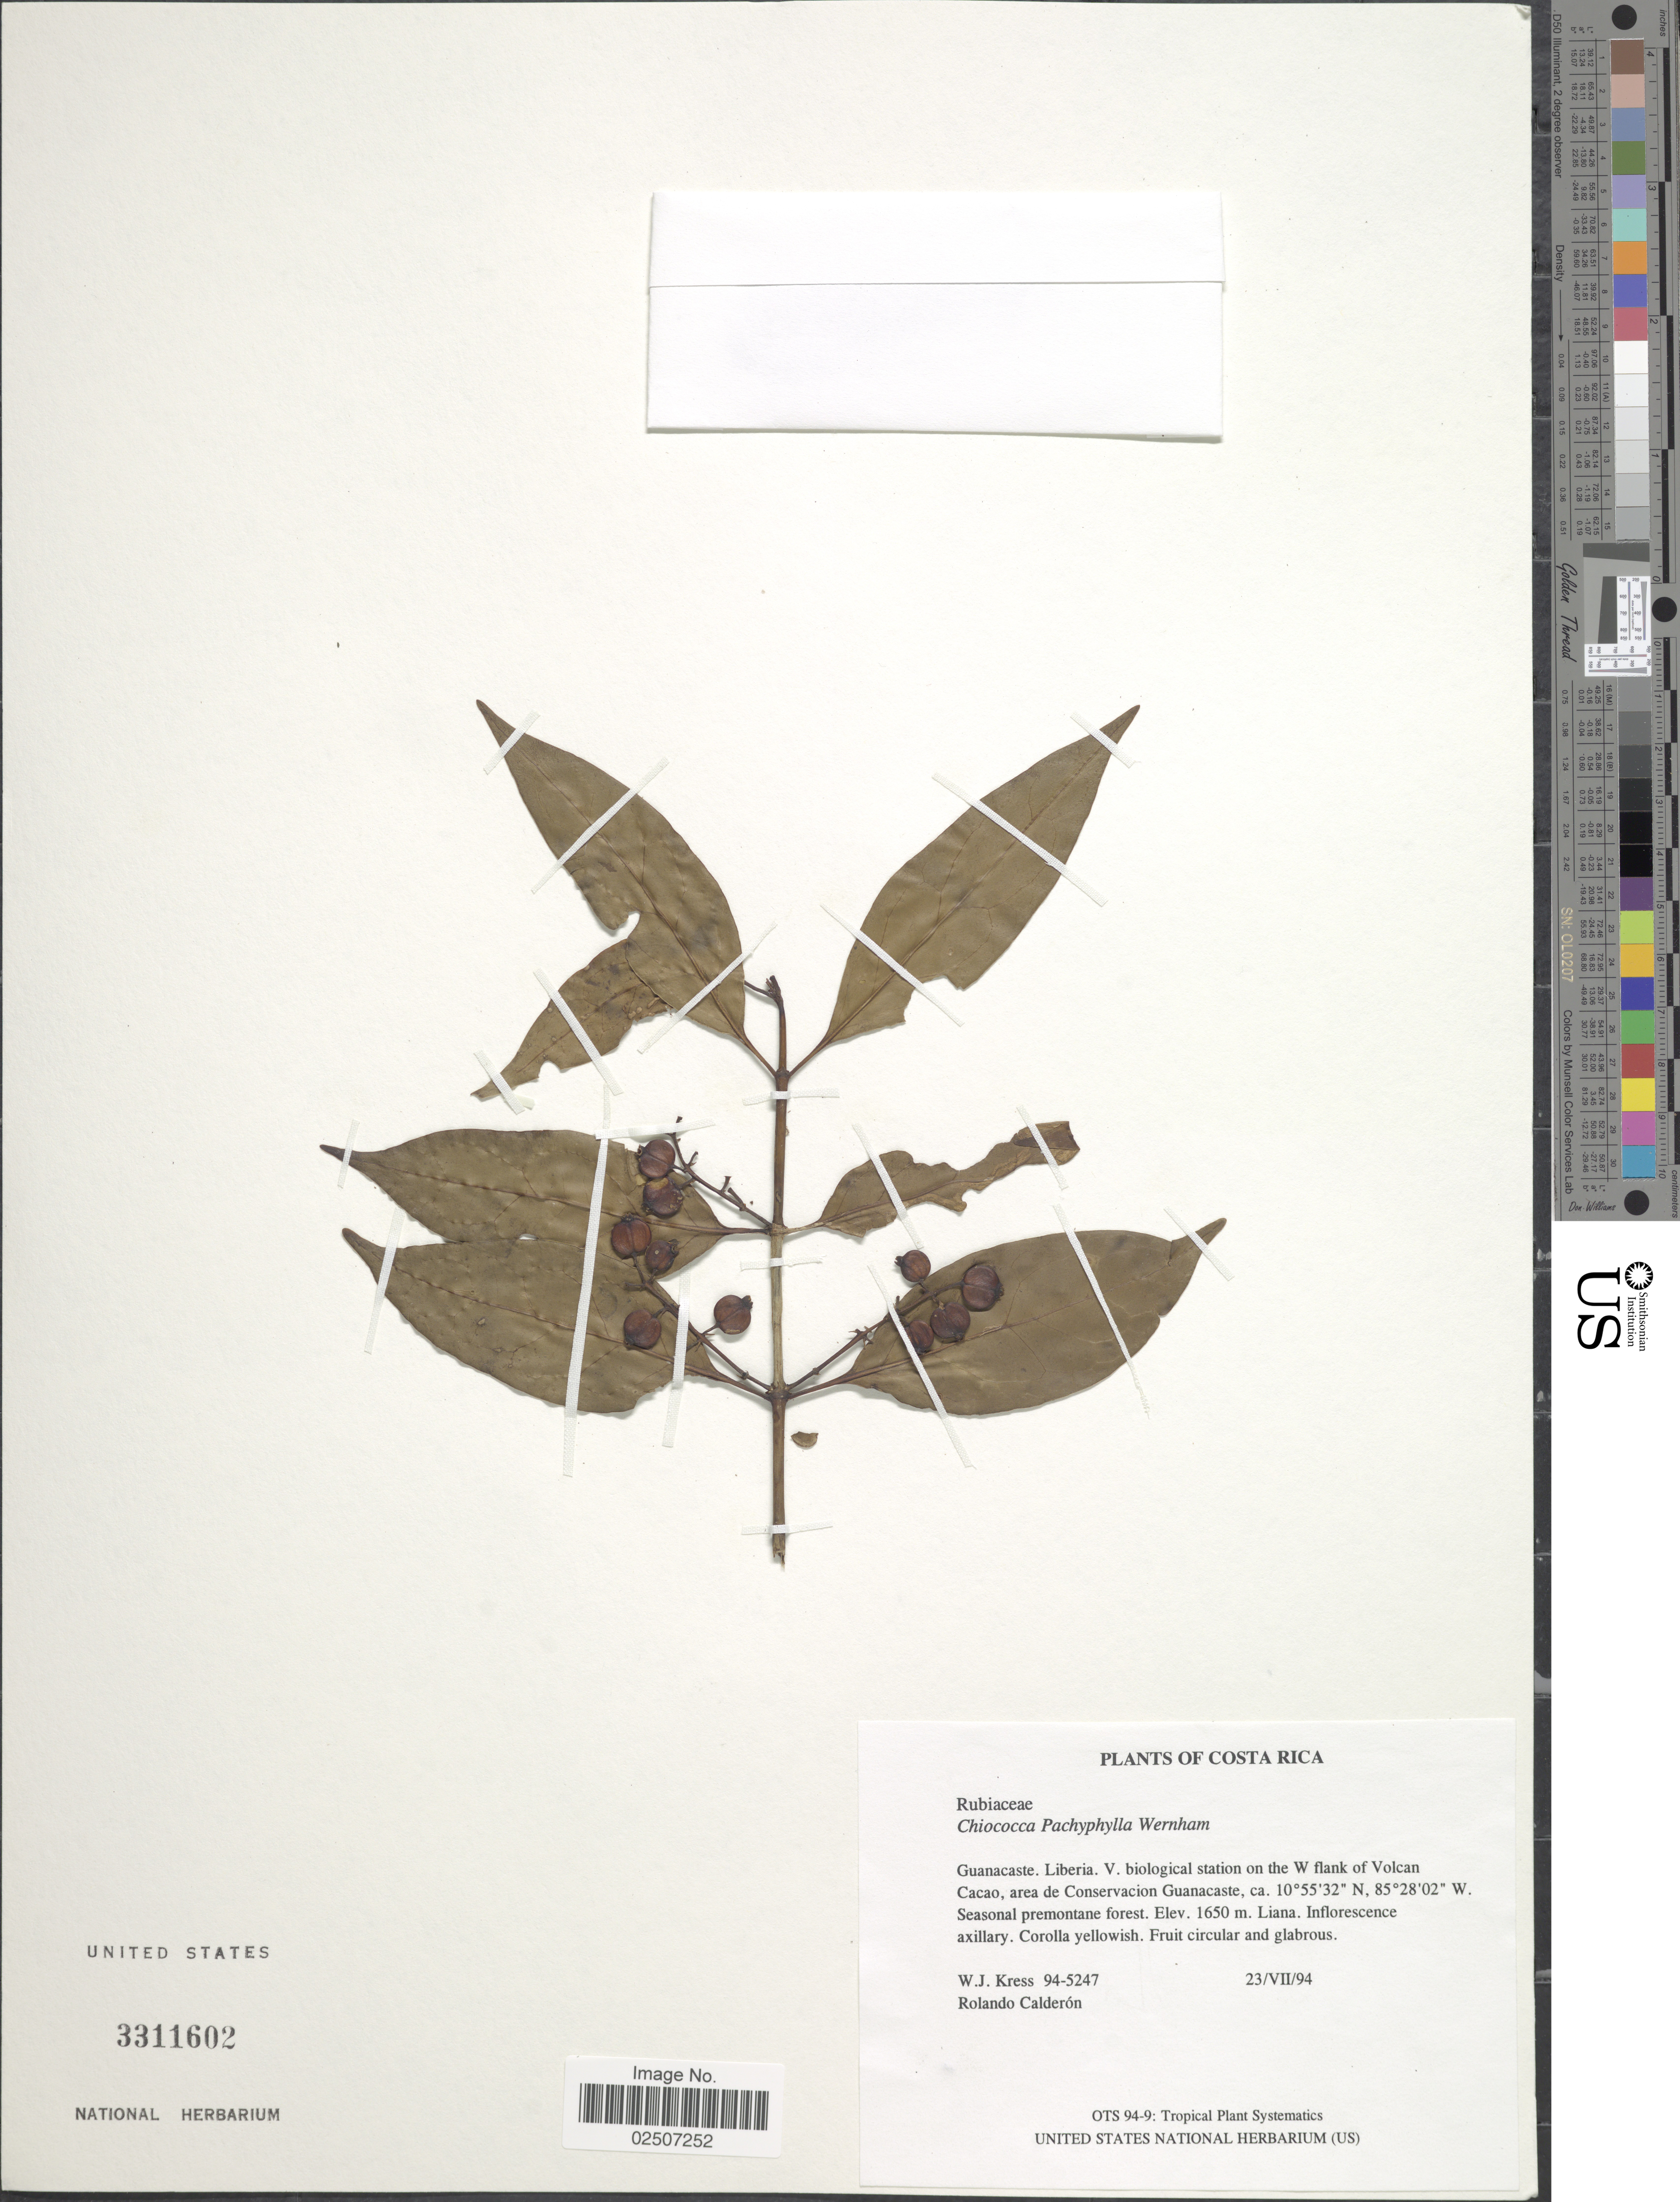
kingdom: Plantae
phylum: Tracheophyta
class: Magnoliopsida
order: Gentianales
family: Rubiaceae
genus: Chiococca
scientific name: Chiococca pachyphylla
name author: Wernham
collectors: W. J. Kress & R. Calderon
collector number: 94-5247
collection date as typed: Transcribed d/m/y: 23/7/94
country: Costa Rica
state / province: Guanacaste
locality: Liberia. V. biological station on the W flank of Volcan Cacao, area de Conservacion Guanacaste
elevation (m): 1650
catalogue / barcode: US 3311602